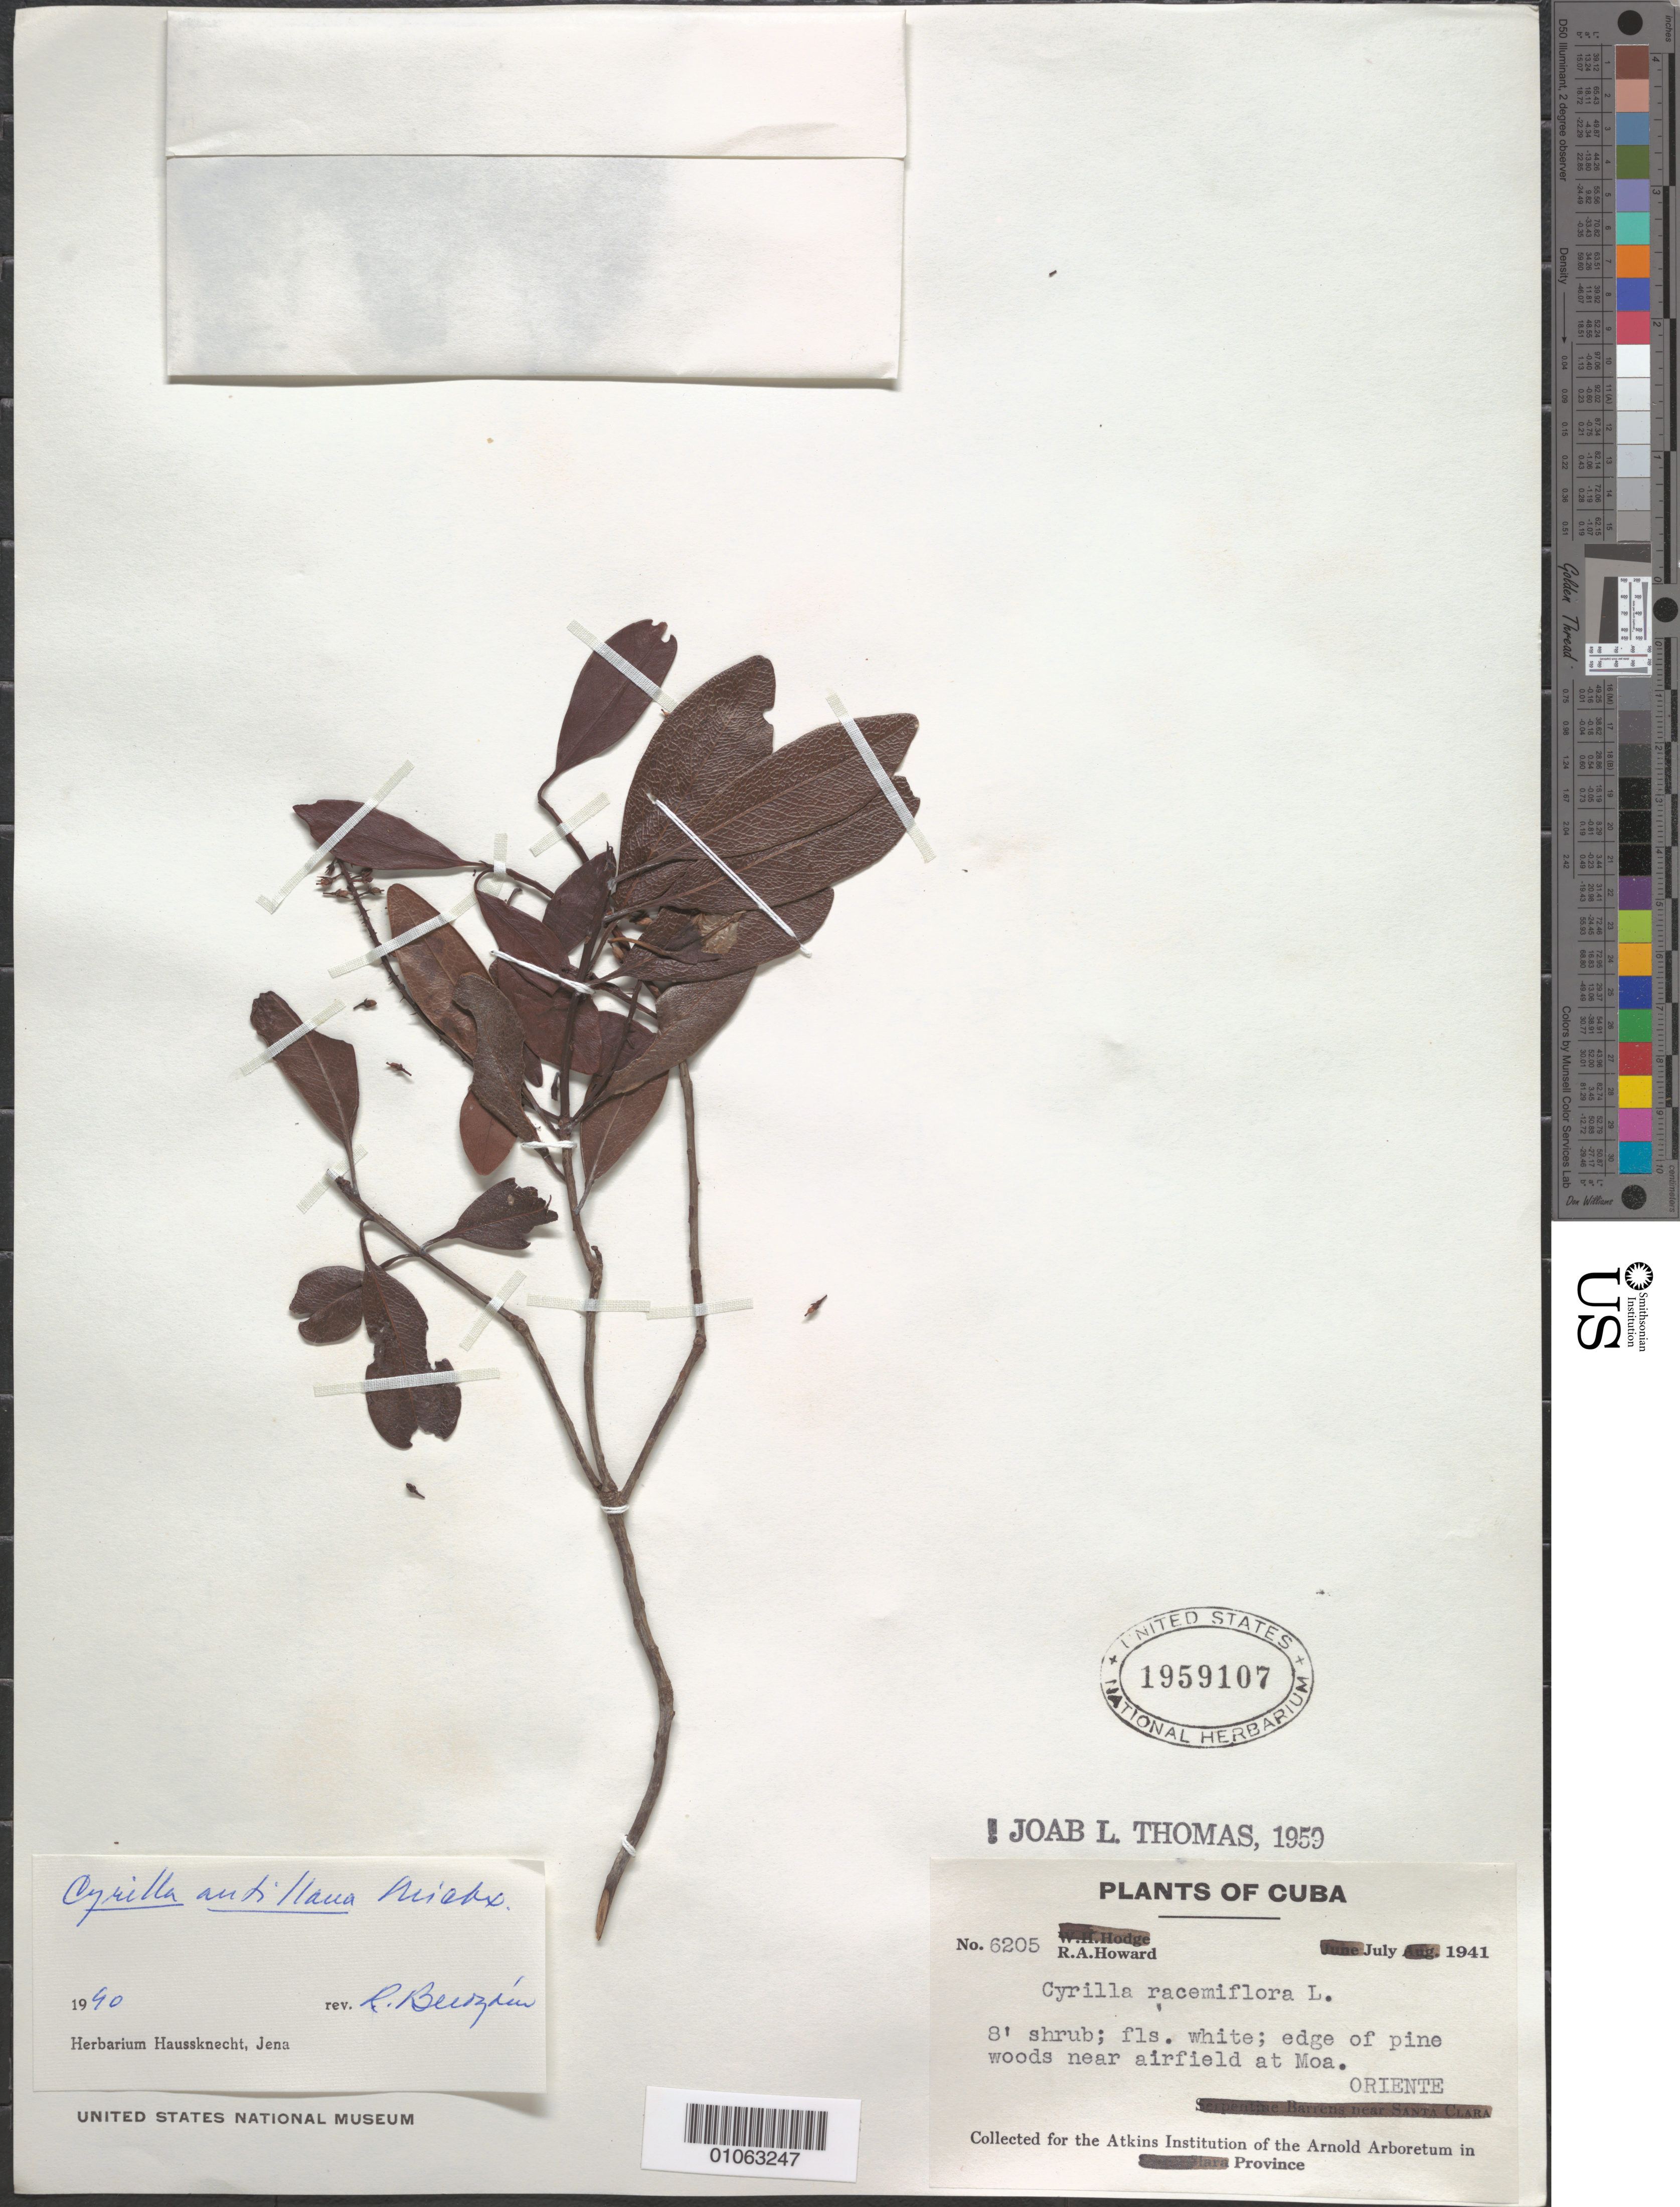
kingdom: Plantae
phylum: Tracheophyta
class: Magnoliopsida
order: Ericales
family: Cyrillaceae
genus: Cyrilla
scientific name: Cyrilla cubensis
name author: P. Wilson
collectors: R. A. Howard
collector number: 6205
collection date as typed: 01 Jul 1941 to 31 Jul 1941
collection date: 1941-07-01/1941-07-31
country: Cuba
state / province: Holguín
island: Cuba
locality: Edge of pine woods near airfield at Moa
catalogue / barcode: US 1959107